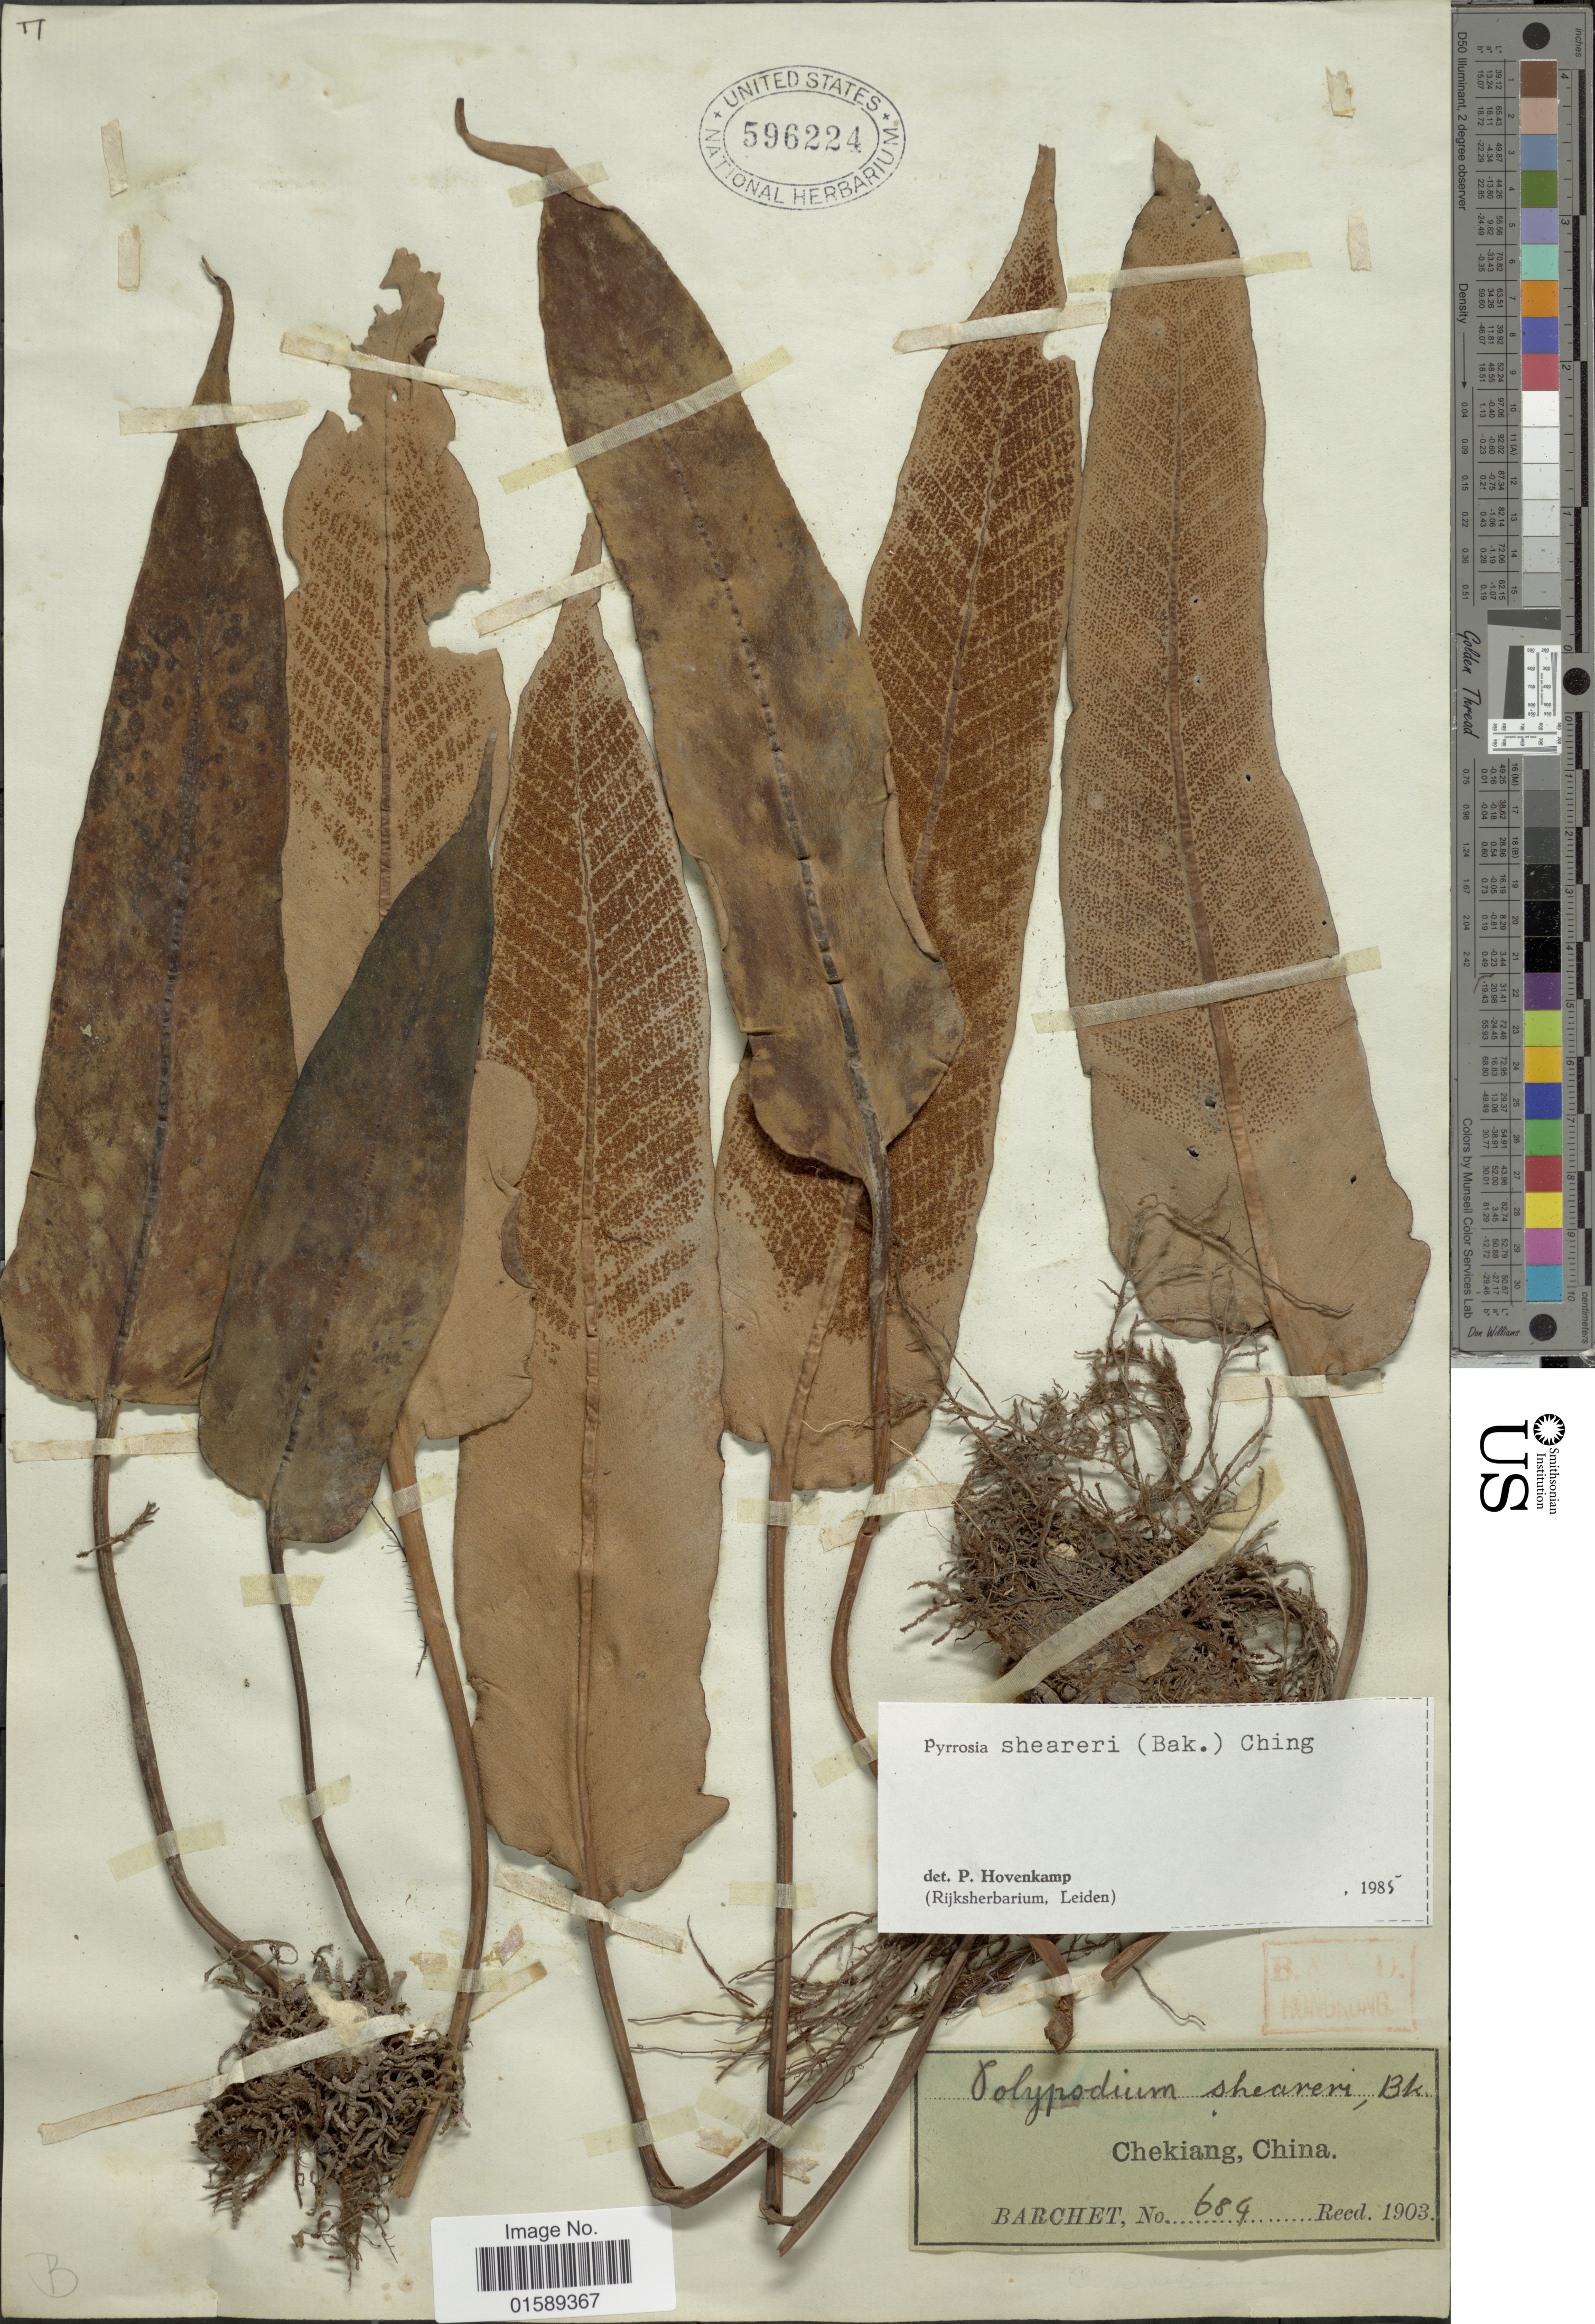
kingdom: Plantae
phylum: Tracheophyta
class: Polypodiopsida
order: Polypodiales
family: Polypodiaceae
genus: Pyrrosia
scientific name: Pyrrosia sheareri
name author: (Baker) Ching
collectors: Barchet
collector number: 684*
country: China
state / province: Zhejiang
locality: Chekiang, China.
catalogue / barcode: US 596224